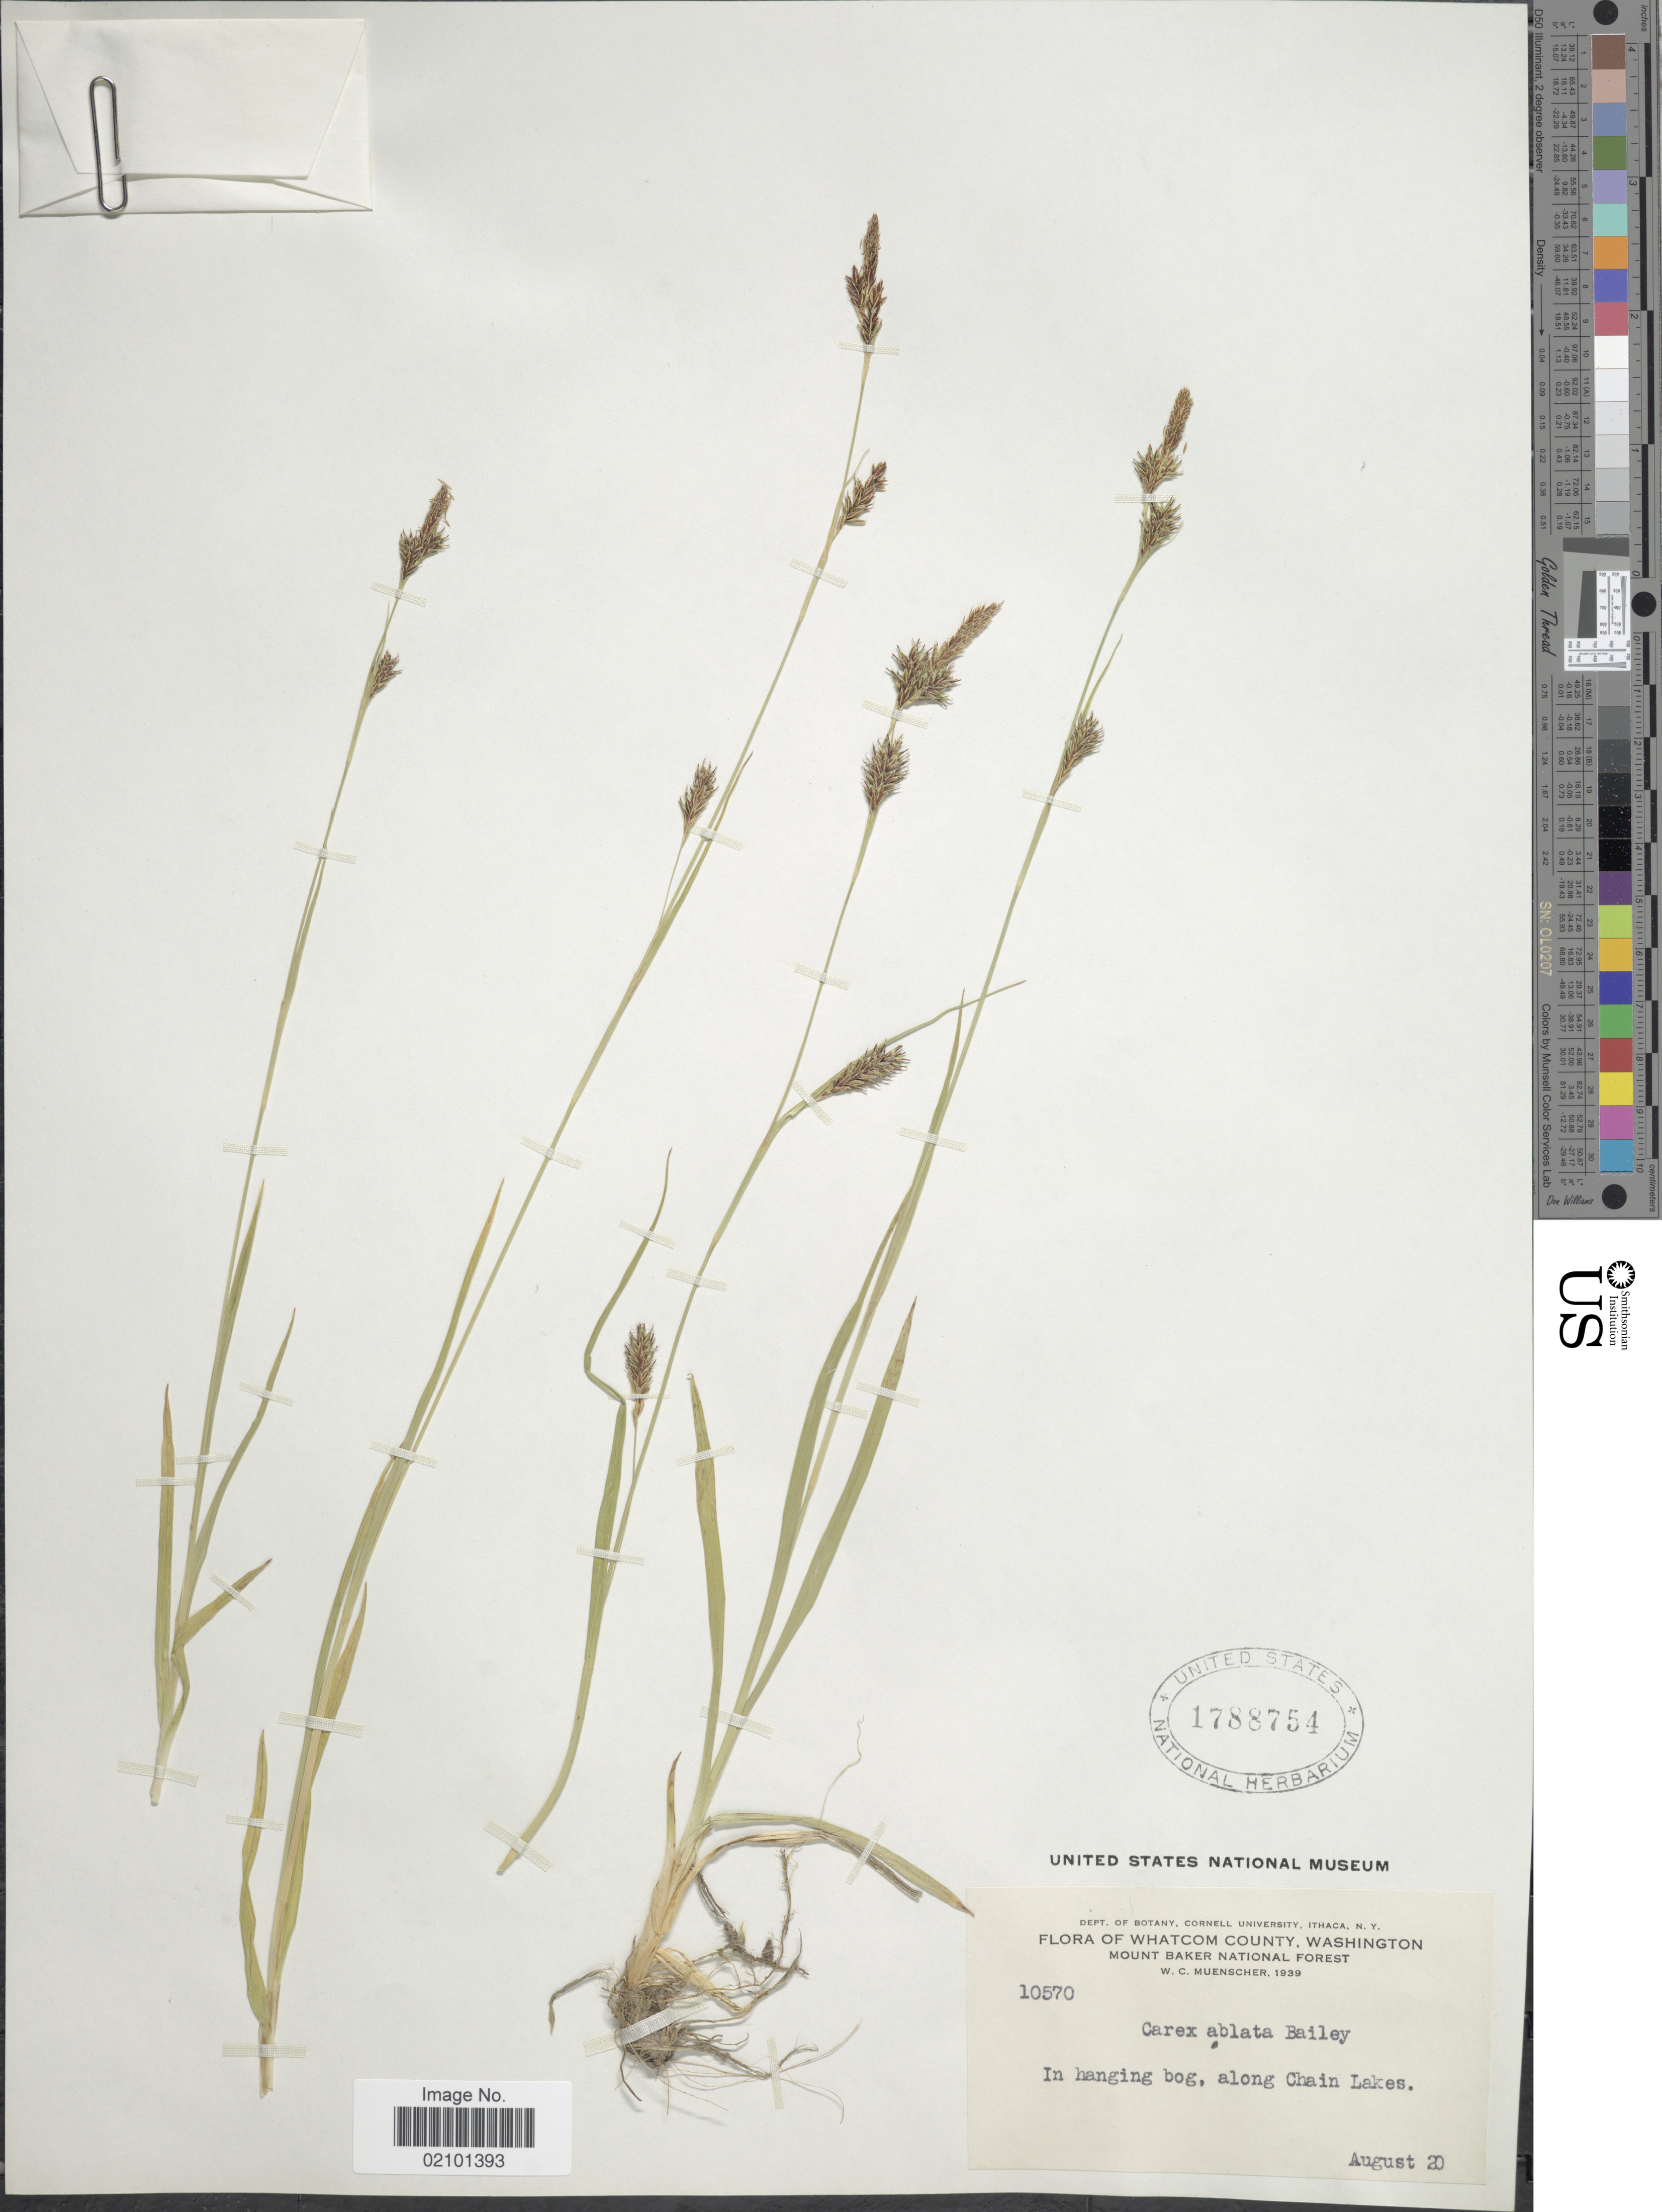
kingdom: Plantae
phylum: Tracheophyta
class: Liliopsida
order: Poales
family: Cyperaceae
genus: Carex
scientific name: Carex ablata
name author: L.H. Bailey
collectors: W. Muenscher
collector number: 10570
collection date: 1939-08-20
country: United States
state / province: Washington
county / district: Whatcom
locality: Whatcom County. Mount Baker National Forest. In hanging bog, along Chain Lakes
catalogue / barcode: US 1788754